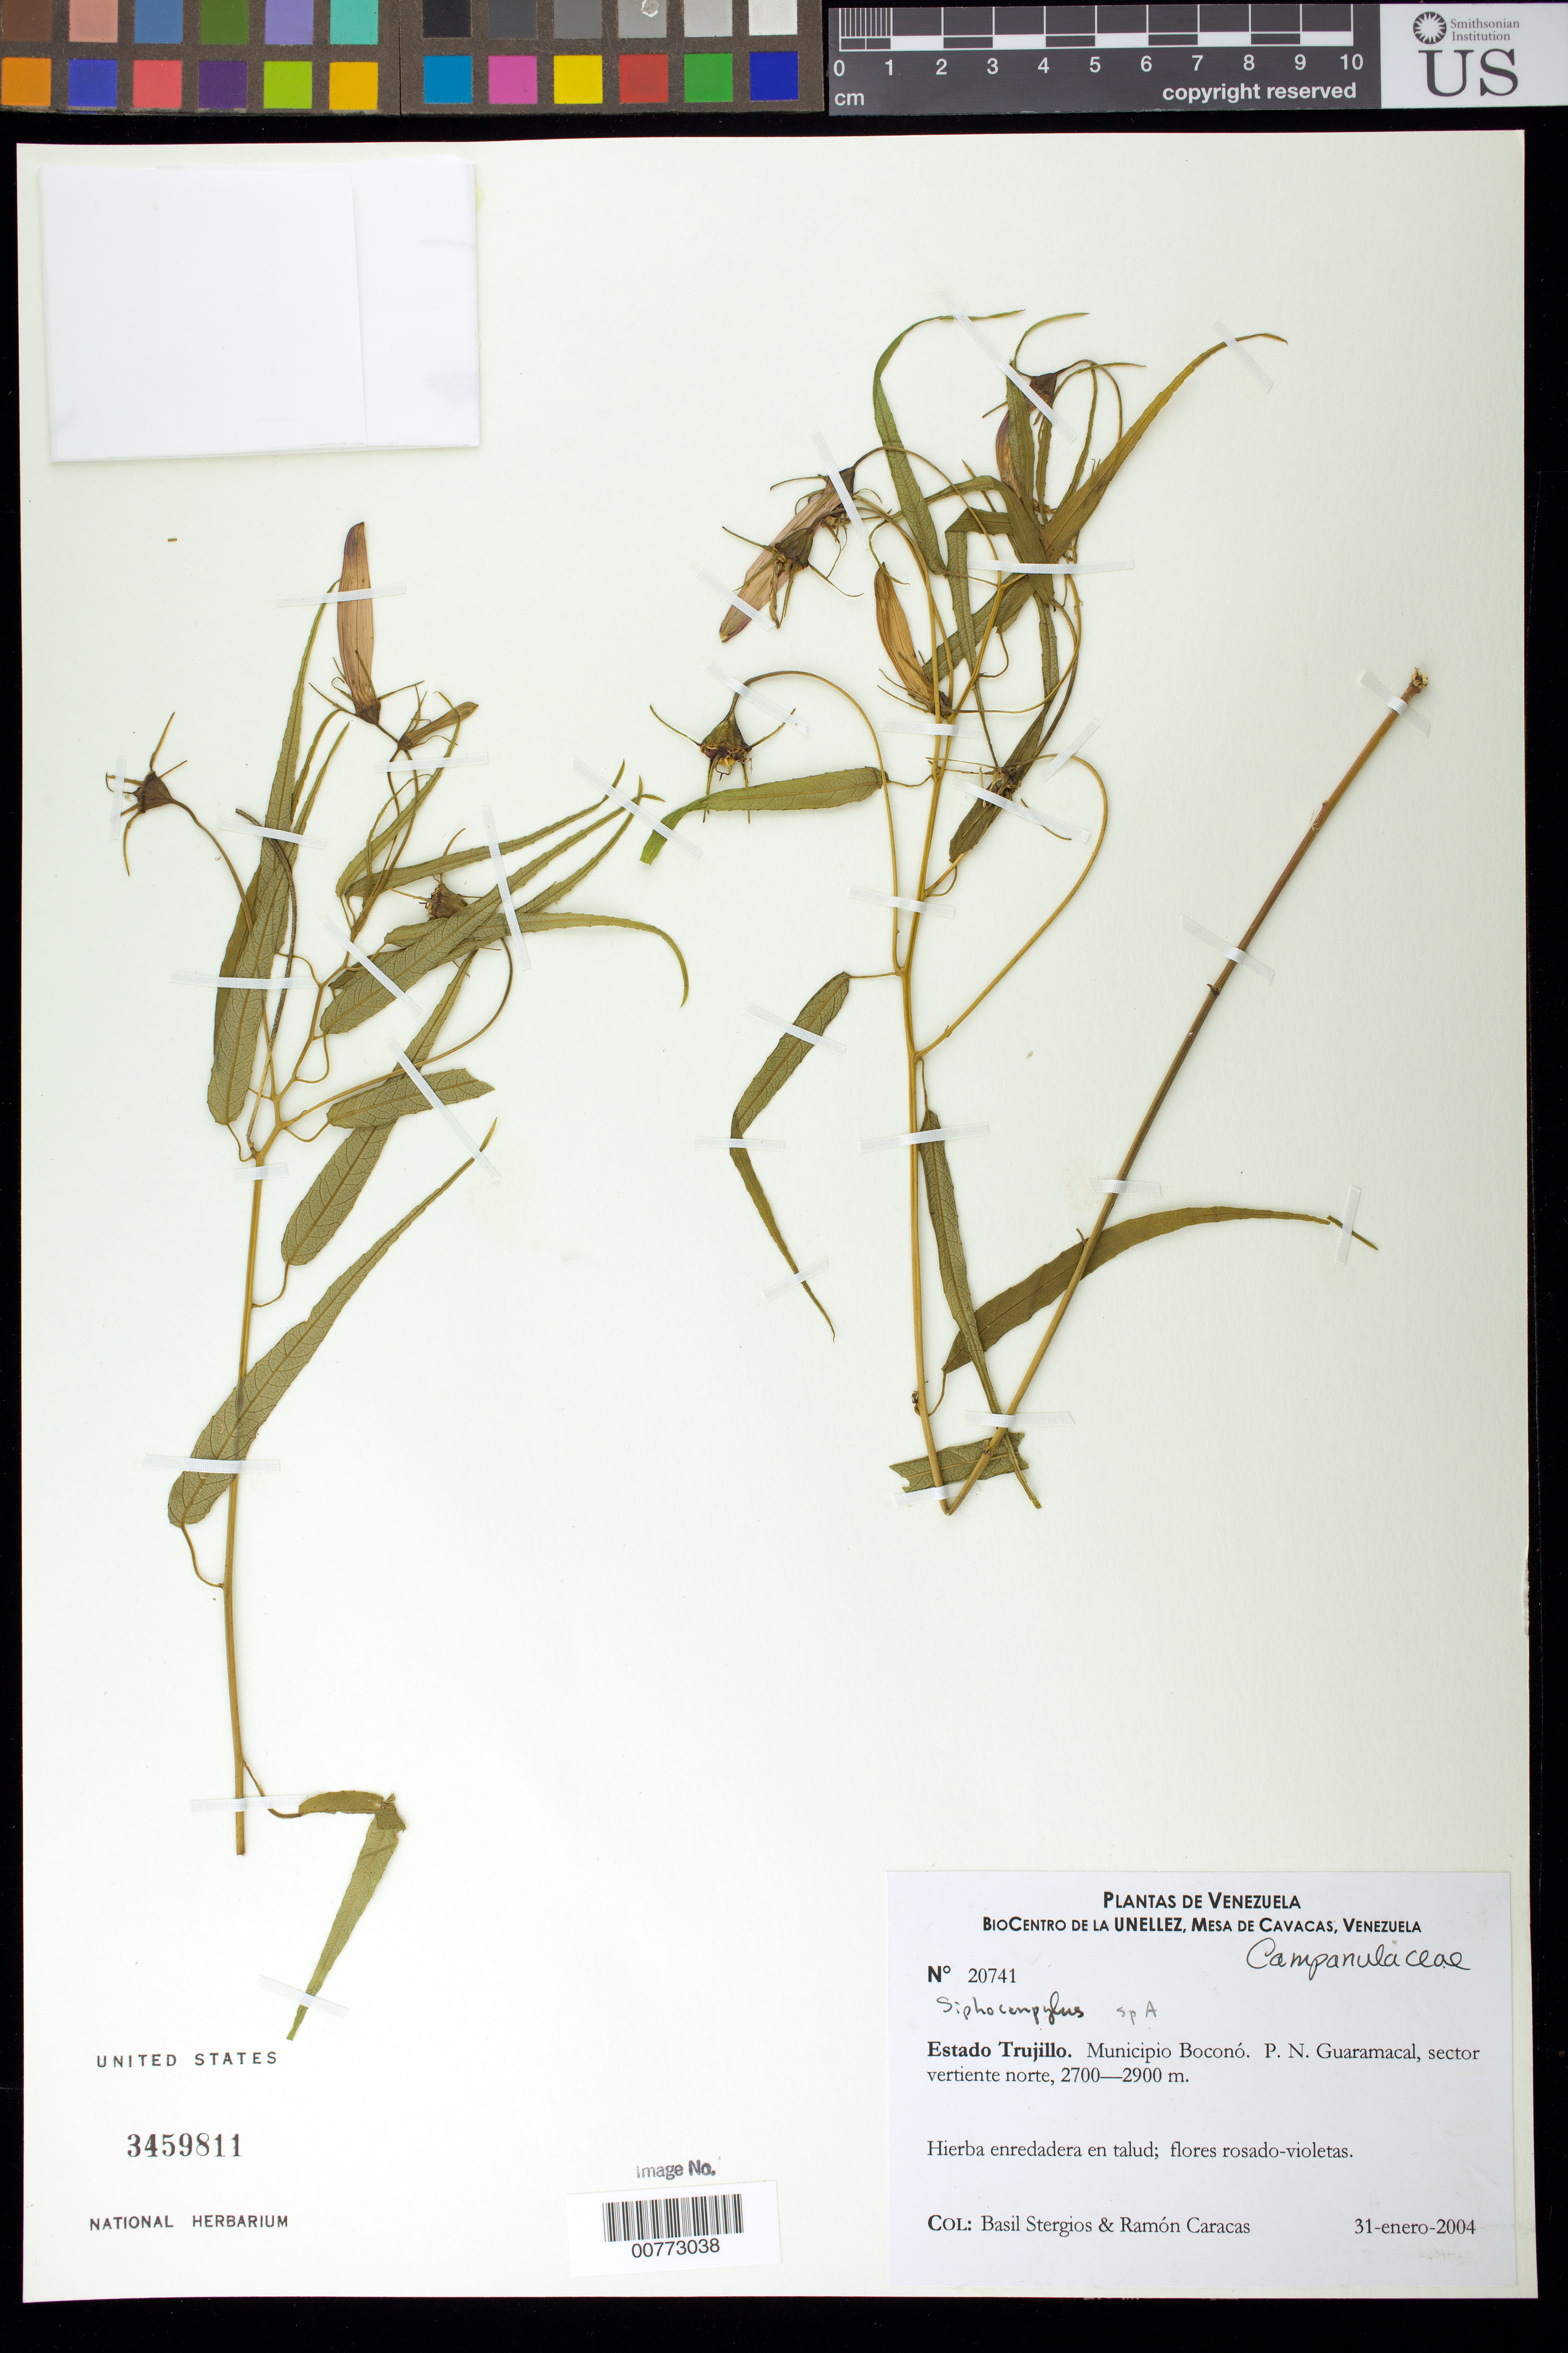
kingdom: Plantae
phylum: Tracheophyta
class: Magnoliopsida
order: Asterales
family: Campanulaceae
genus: Siphocampylus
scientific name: Siphocampylus sp. a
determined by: Stergios, B. G.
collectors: B. G. Stergios & R. Caracas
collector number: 20741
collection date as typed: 31 Jan 2004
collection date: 2004-01-31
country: Venezuela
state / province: Trujillo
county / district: Boconó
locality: Parque Nacional Guaramacal, vertiente N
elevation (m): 2700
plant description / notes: PORT, US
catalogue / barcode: US 3459811